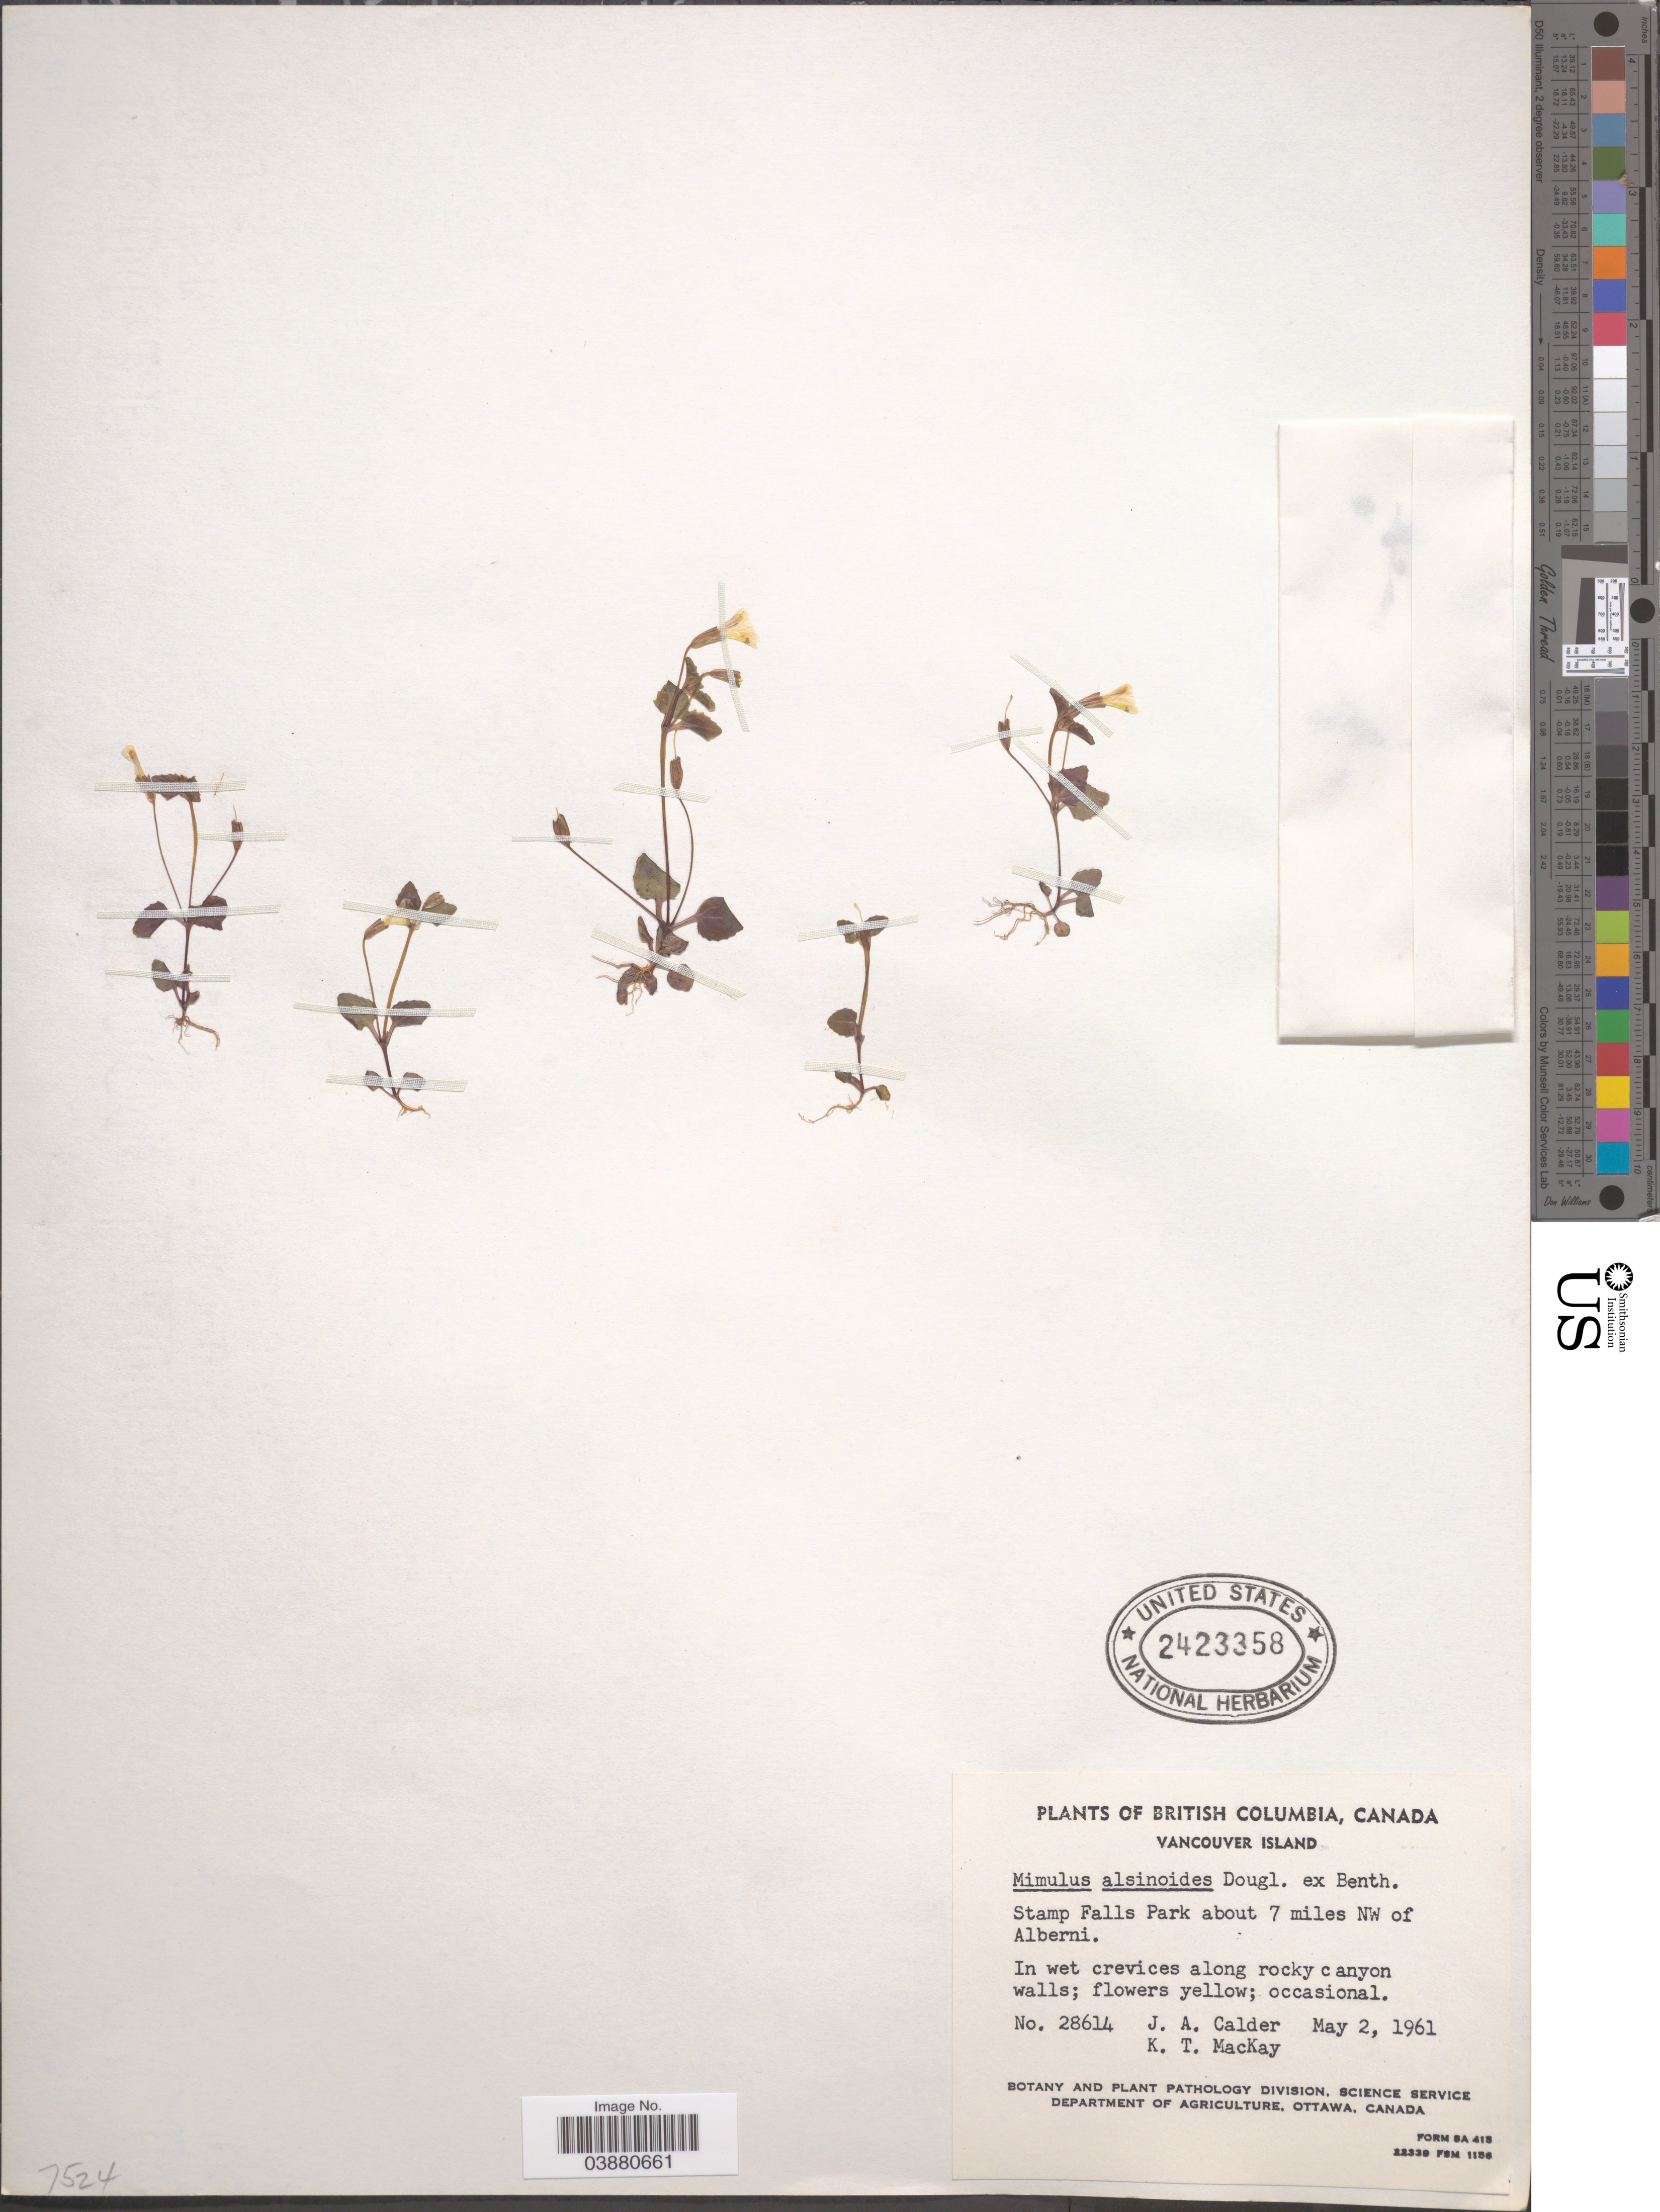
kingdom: Plantae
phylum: Tracheophyta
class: Magnoliopsida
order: Lamiales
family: Phrymaceae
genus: Mimulus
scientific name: Mimulus alsinoides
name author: Douglas ex Benth.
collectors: J. A. Calder & K. T. Mackay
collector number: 28614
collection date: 1961-05-02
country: Canada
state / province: British Columbia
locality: Vancouver Island. Stamp Falls Park about 7 miles NW of Alberni.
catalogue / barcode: US 2423358